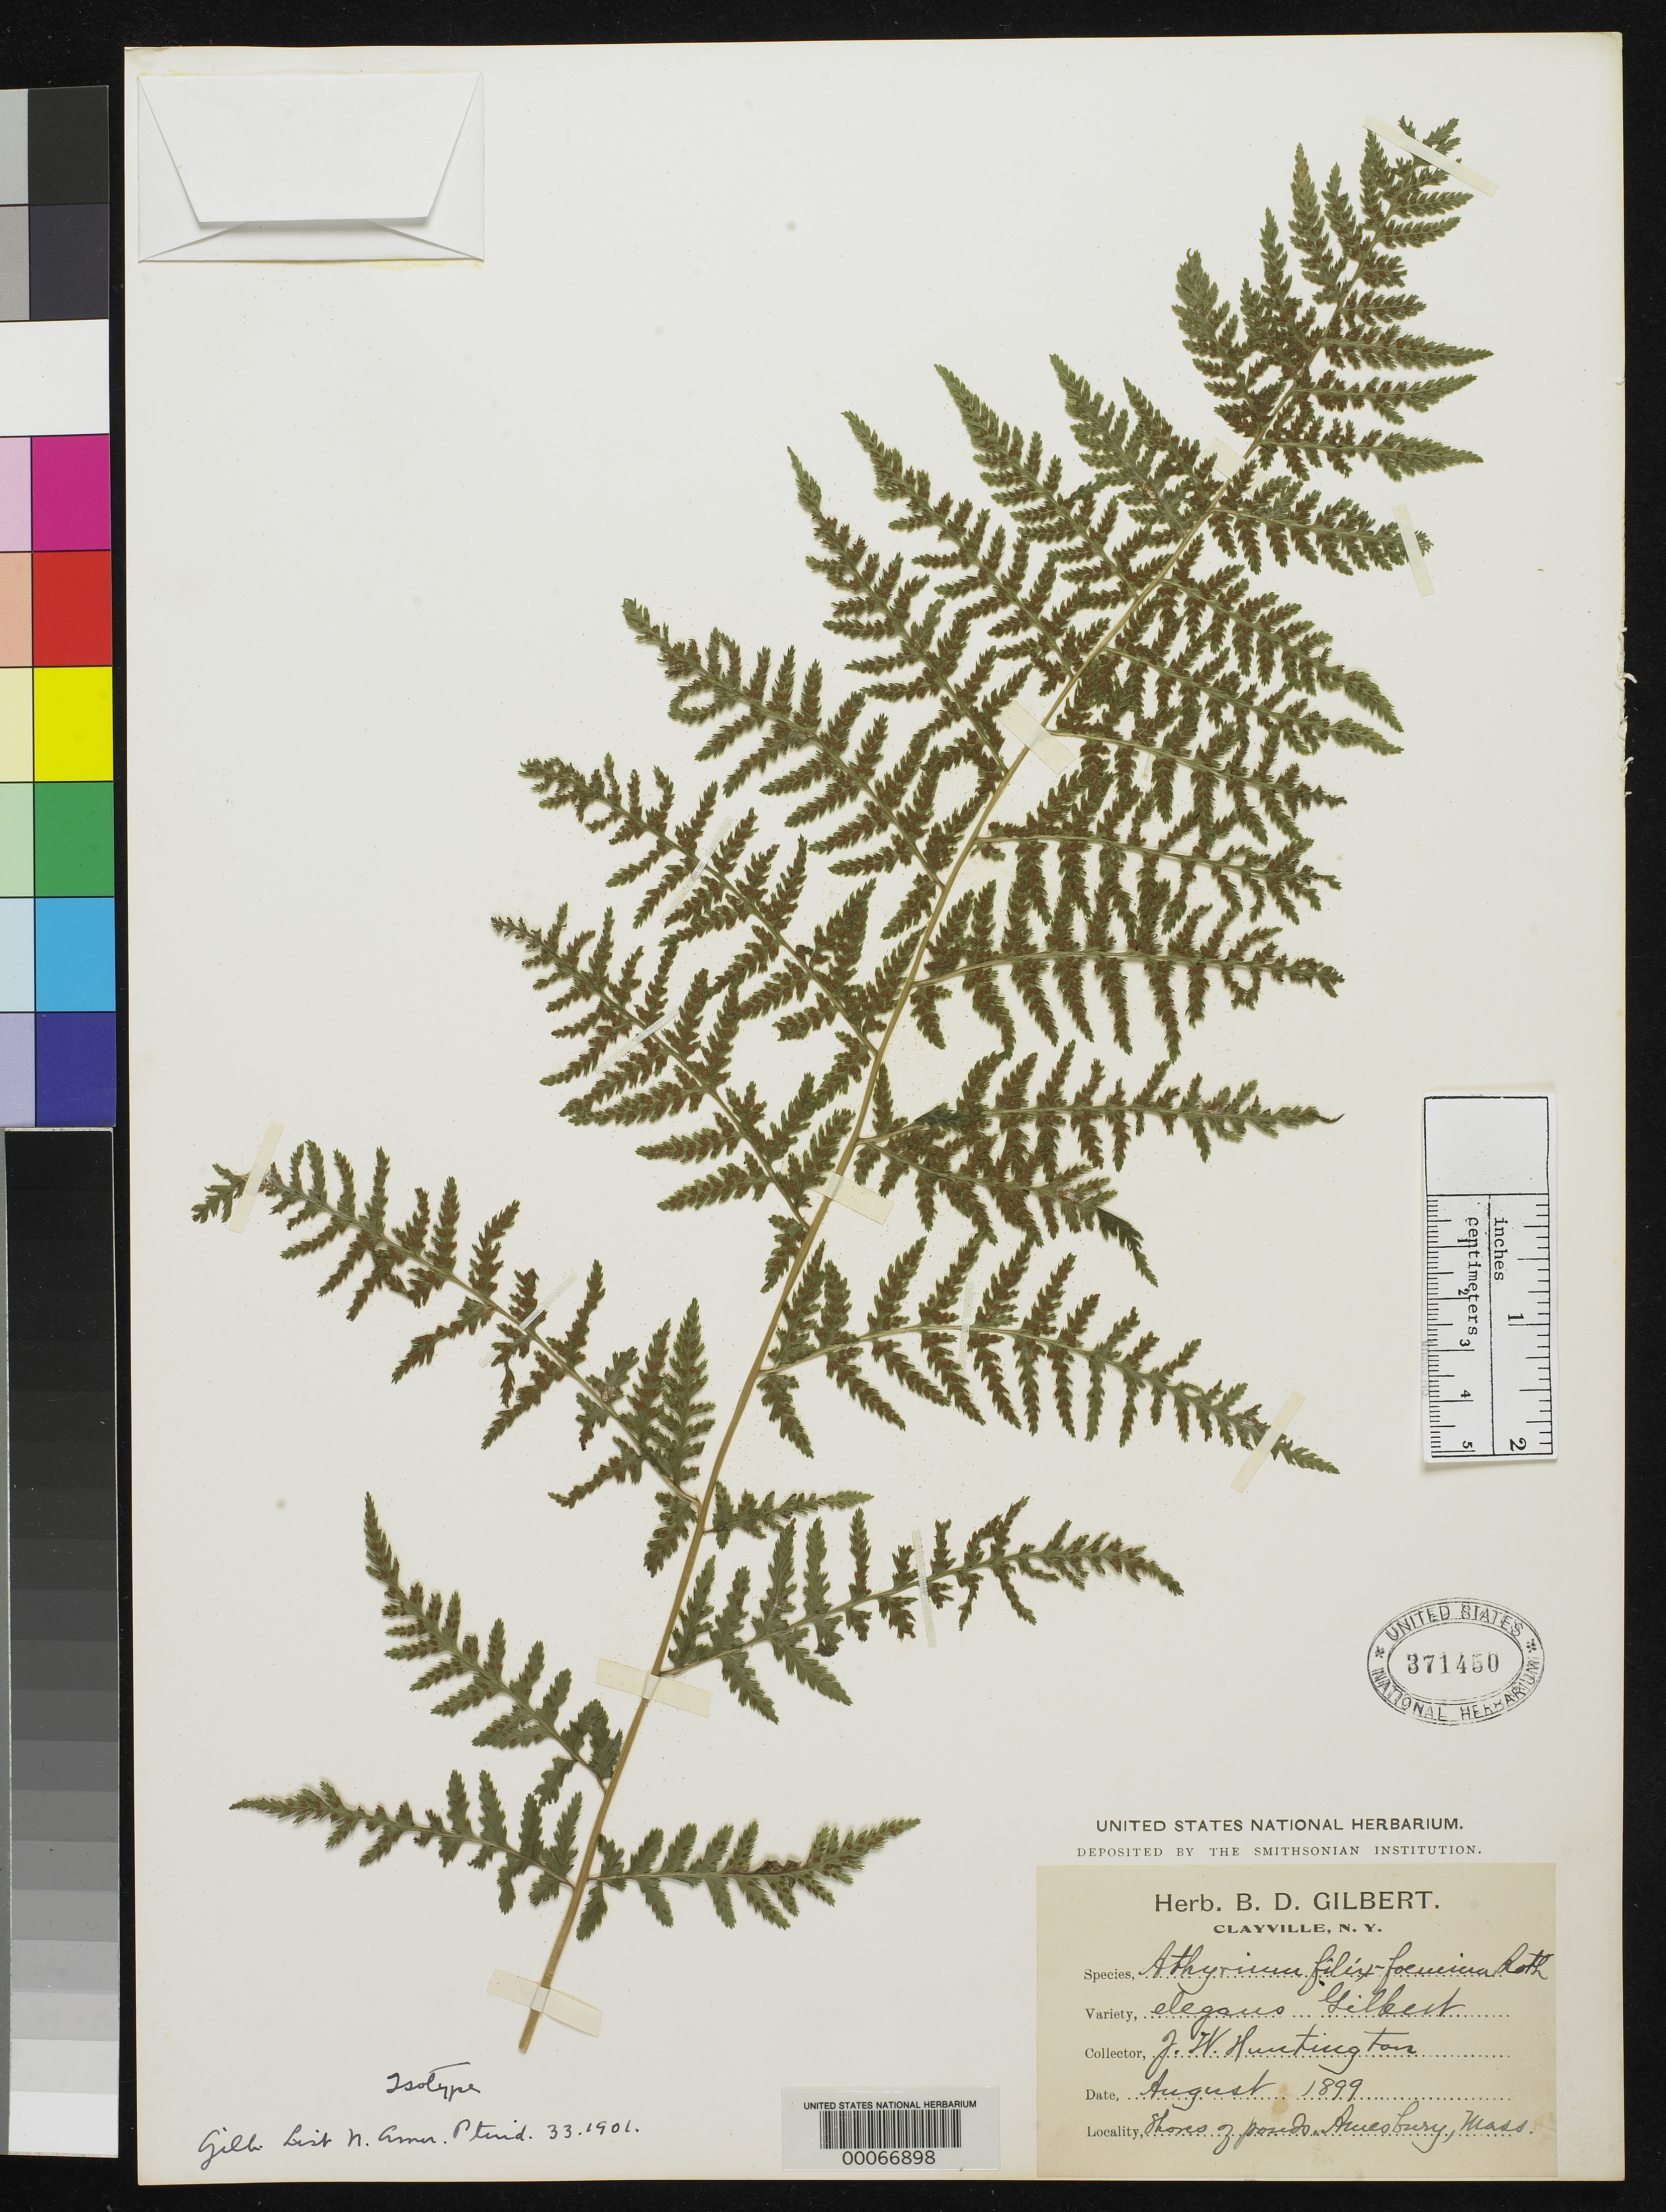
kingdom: Plantae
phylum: Tracheophyta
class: Polypodiopsida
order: Polypodiales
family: Athyriaceae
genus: Athyrium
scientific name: Athyrium filix-femina var. elegans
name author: Gilbert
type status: Isotype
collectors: J. W. Huntington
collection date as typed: Aug 1899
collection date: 1899-08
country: United States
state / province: Massachusetts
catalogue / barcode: US 371450